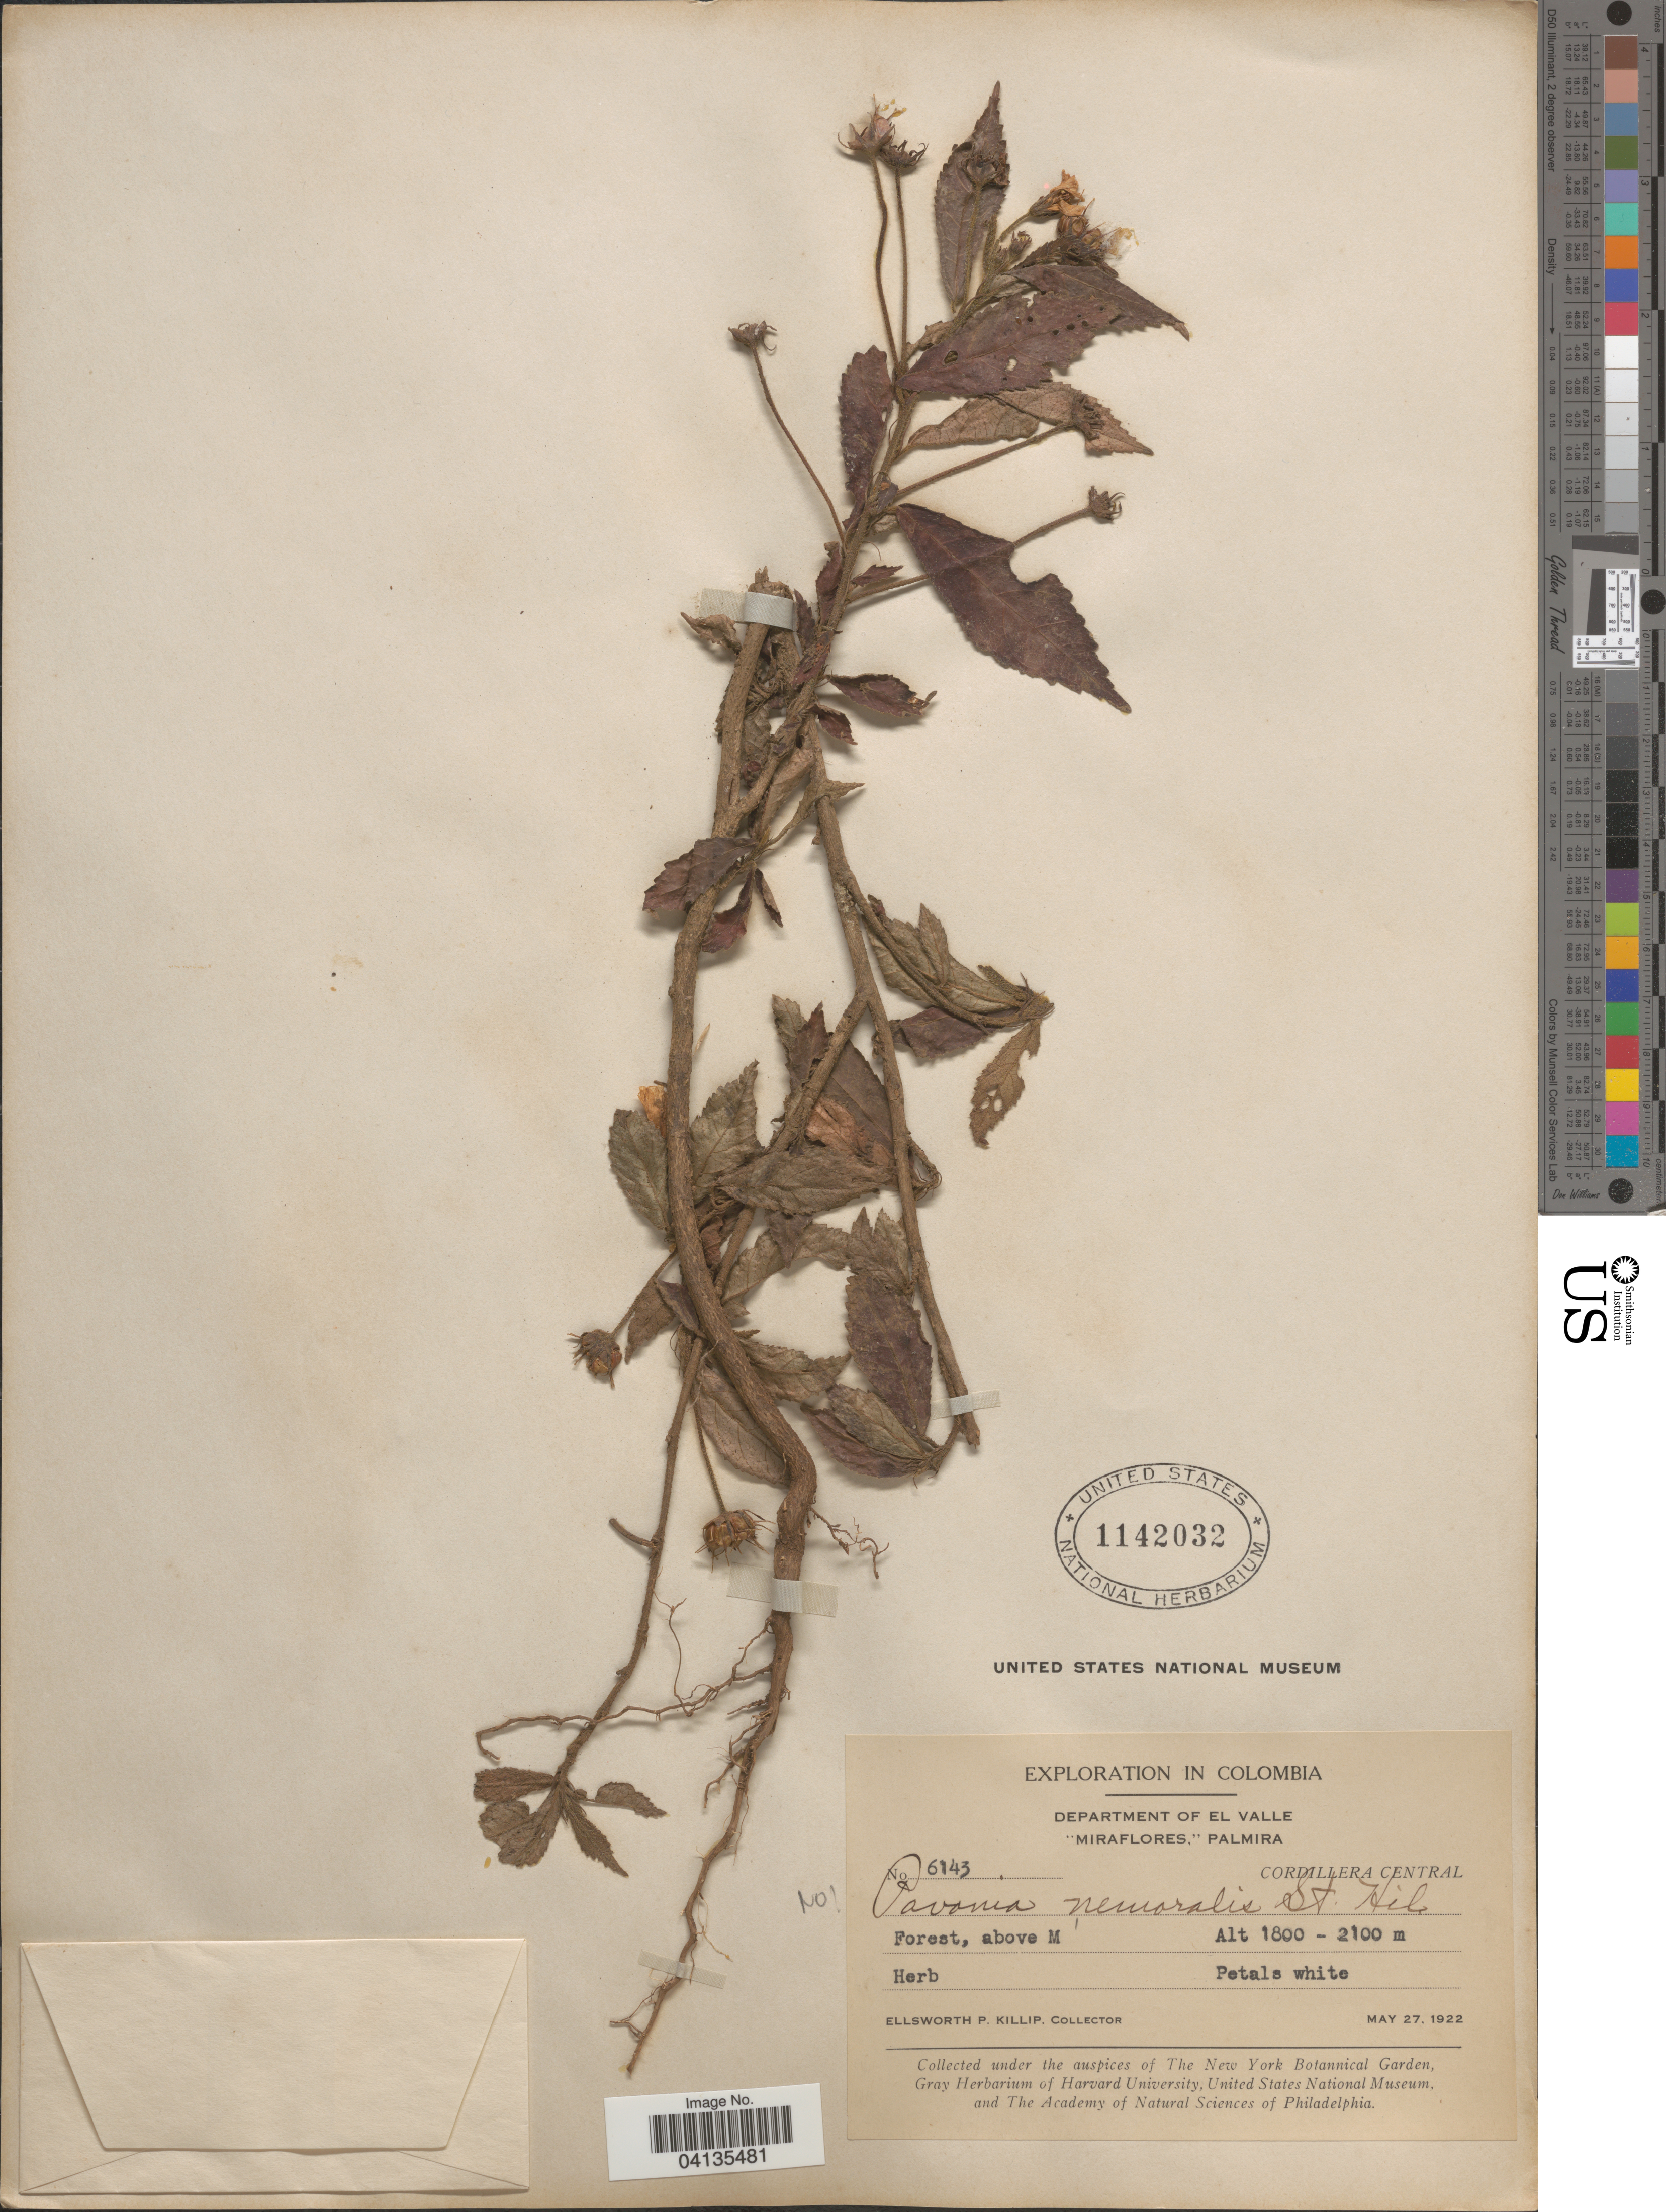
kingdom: Plantae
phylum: Tracheophyta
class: Magnoliopsida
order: Malvales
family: Malvaceae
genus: Pavonia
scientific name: Pavonia nemoralis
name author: A. St.-Hil. & Naudin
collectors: E. P. Killip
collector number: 6143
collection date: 1922-05-27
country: Colombia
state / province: Valle del Cauca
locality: Exploration in Colombia. Department of El Valle. "Miraflores," Palmira. Cordillera Central. Forest, above M.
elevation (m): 1800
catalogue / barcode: US 1142032